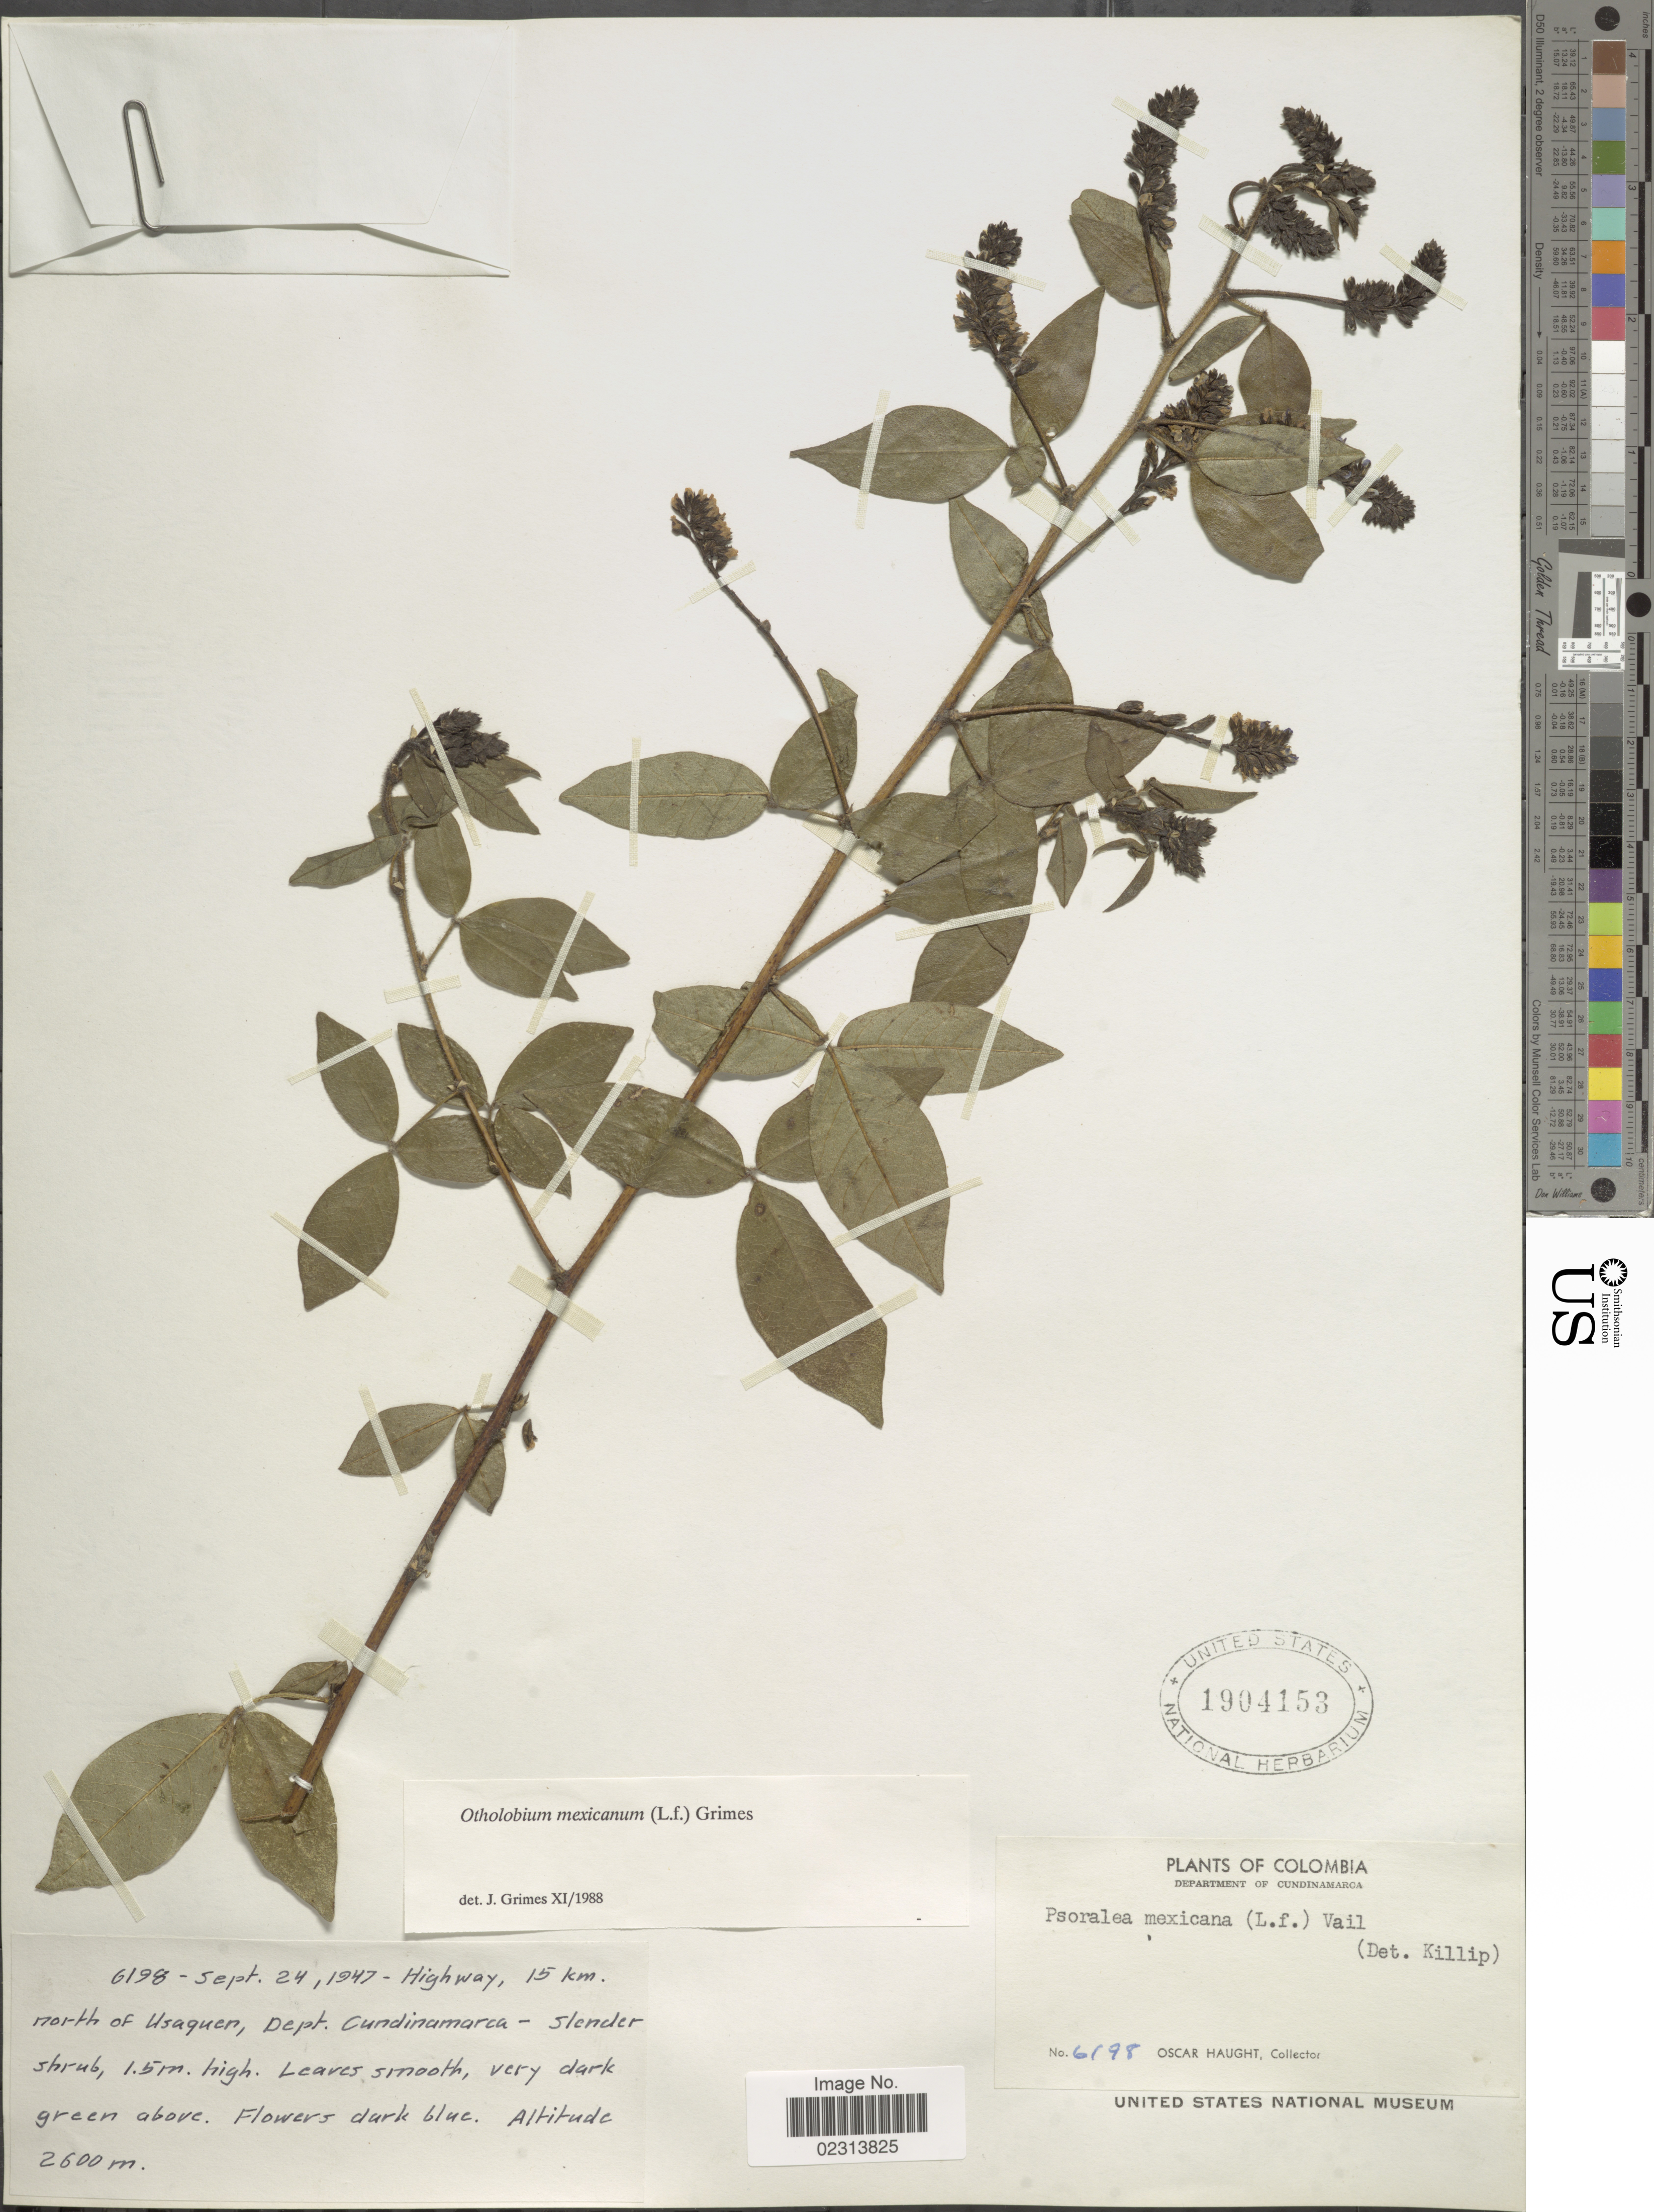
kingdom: Plantae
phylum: Tracheophyta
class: Magnoliopsida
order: Fabales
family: Fabaceae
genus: Otholobium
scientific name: Otholobium mexicanum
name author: (L. f.) J.W. Grimes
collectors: O. L. Haught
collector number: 6198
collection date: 1947-09-24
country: Colombia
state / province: Cundinamarca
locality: Department of Cundinamarca, Highway, 15 km north of Usaquen, Dept. Cundinamarca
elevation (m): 2600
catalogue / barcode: US 1904153